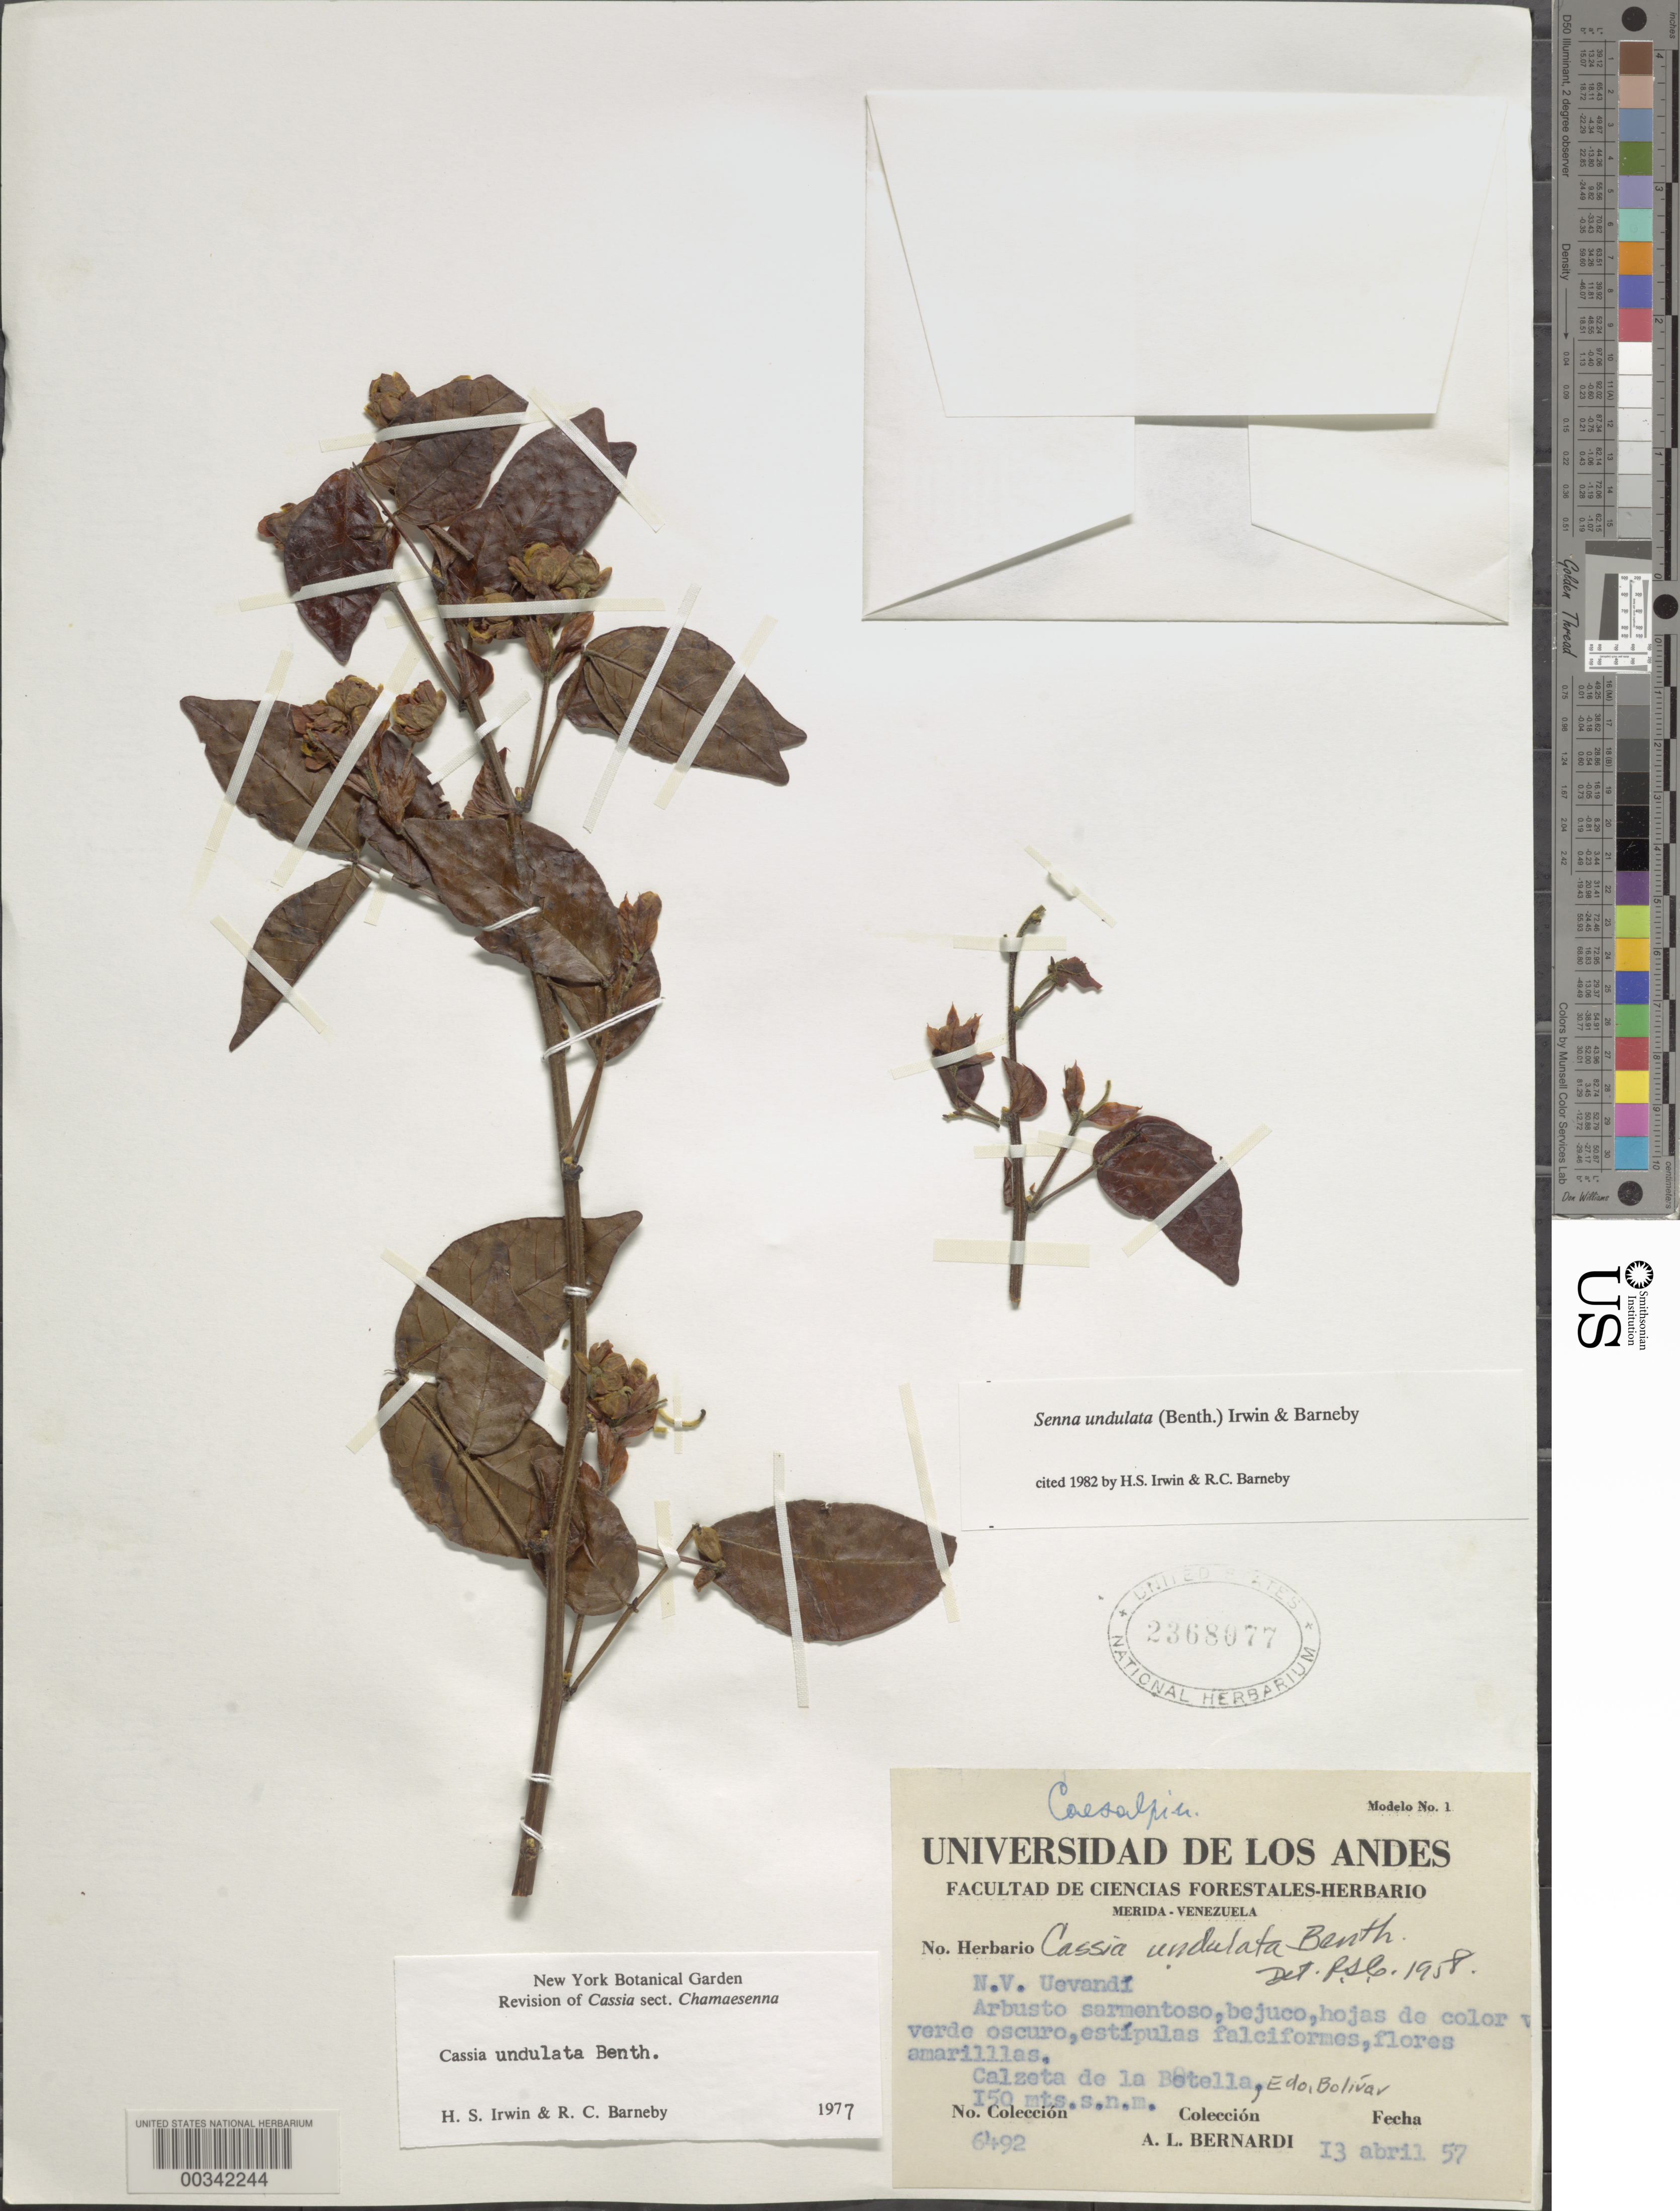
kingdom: Plantae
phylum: Tracheophyta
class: Magnoliopsida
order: Fabales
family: Fabaceae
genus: Senna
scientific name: Senna undulata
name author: (Benth.) H.S. Irwin & Barneby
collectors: A. L. Bernardi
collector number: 6492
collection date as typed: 13 Apr 1957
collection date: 1957-04-13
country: Venezuela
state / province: Bolivar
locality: Calzeta de la botella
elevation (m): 150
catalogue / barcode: US 2368077